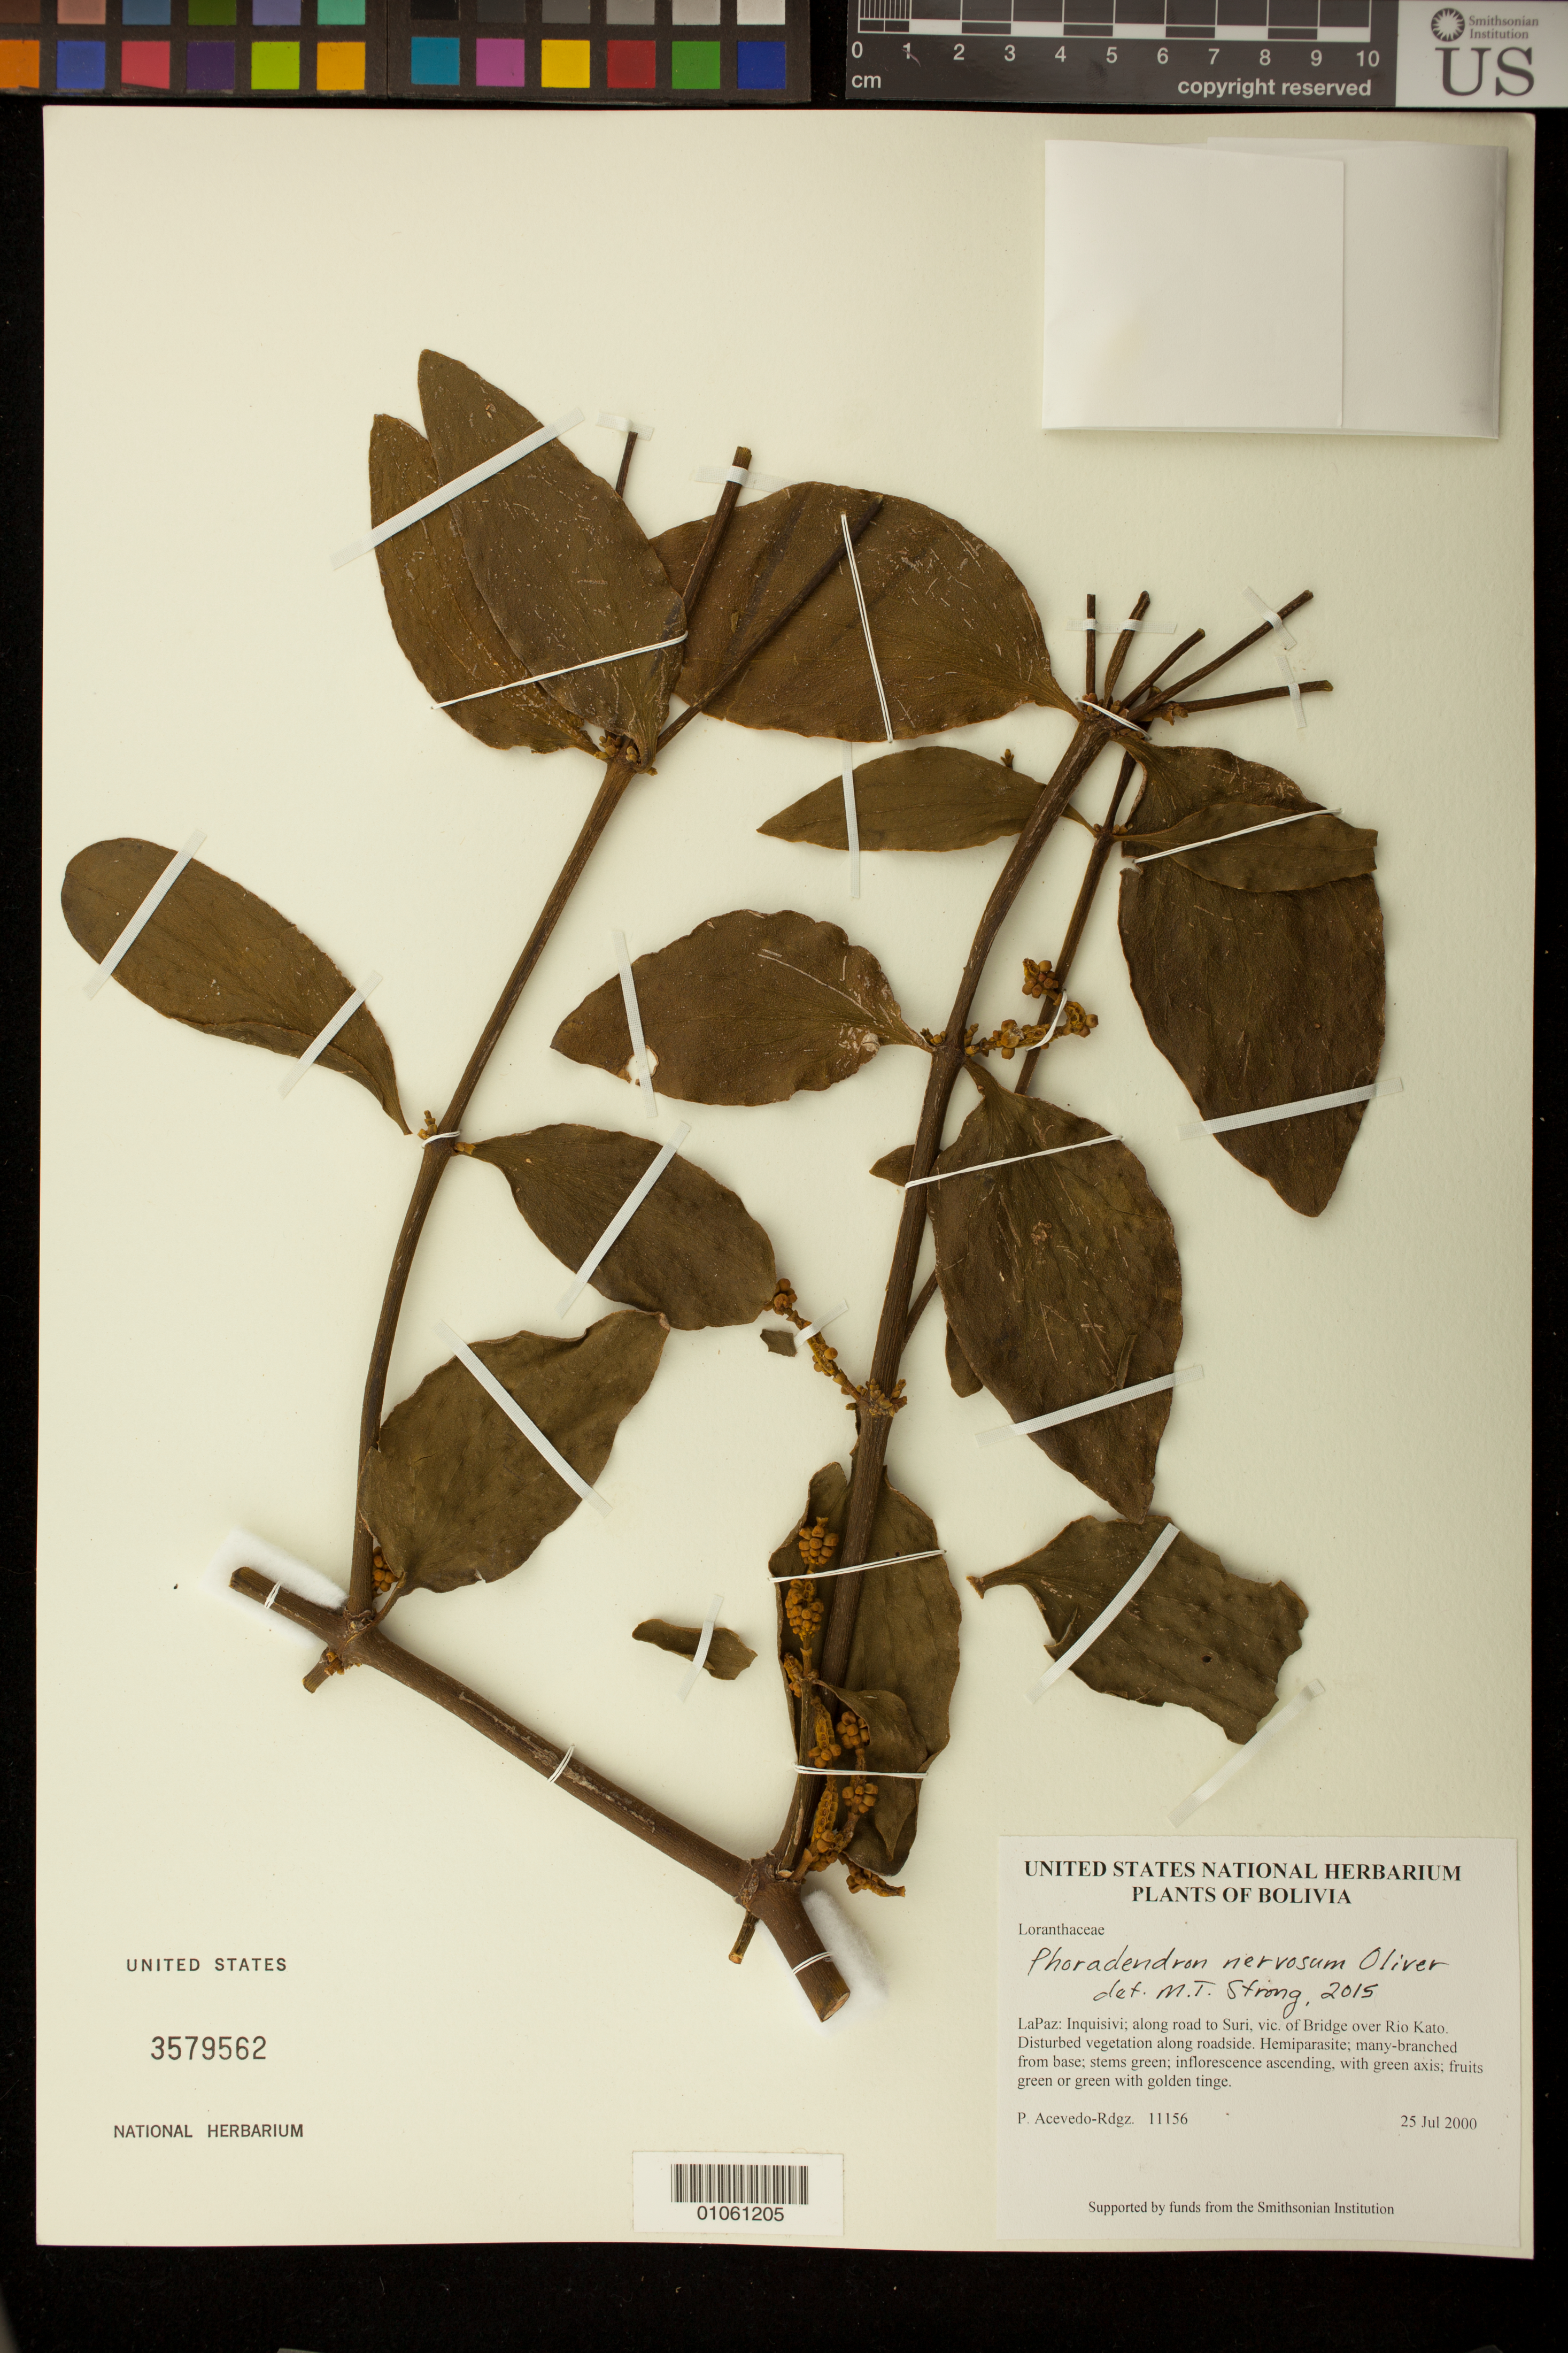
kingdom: Plantae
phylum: Tracheophyta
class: Magnoliopsida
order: Santalales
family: Loranthaceae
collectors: P. Acevedo-Rodr.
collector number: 11156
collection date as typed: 25 Jul 2000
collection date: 2000-07-25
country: Bolivia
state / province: La Paz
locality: LaPaz: Inquisivi; along road to Suri, vic. of Bridge over Rio Kato.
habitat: Disturbed vegetation along roadside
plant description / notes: US. NY, MO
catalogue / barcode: US 3579562